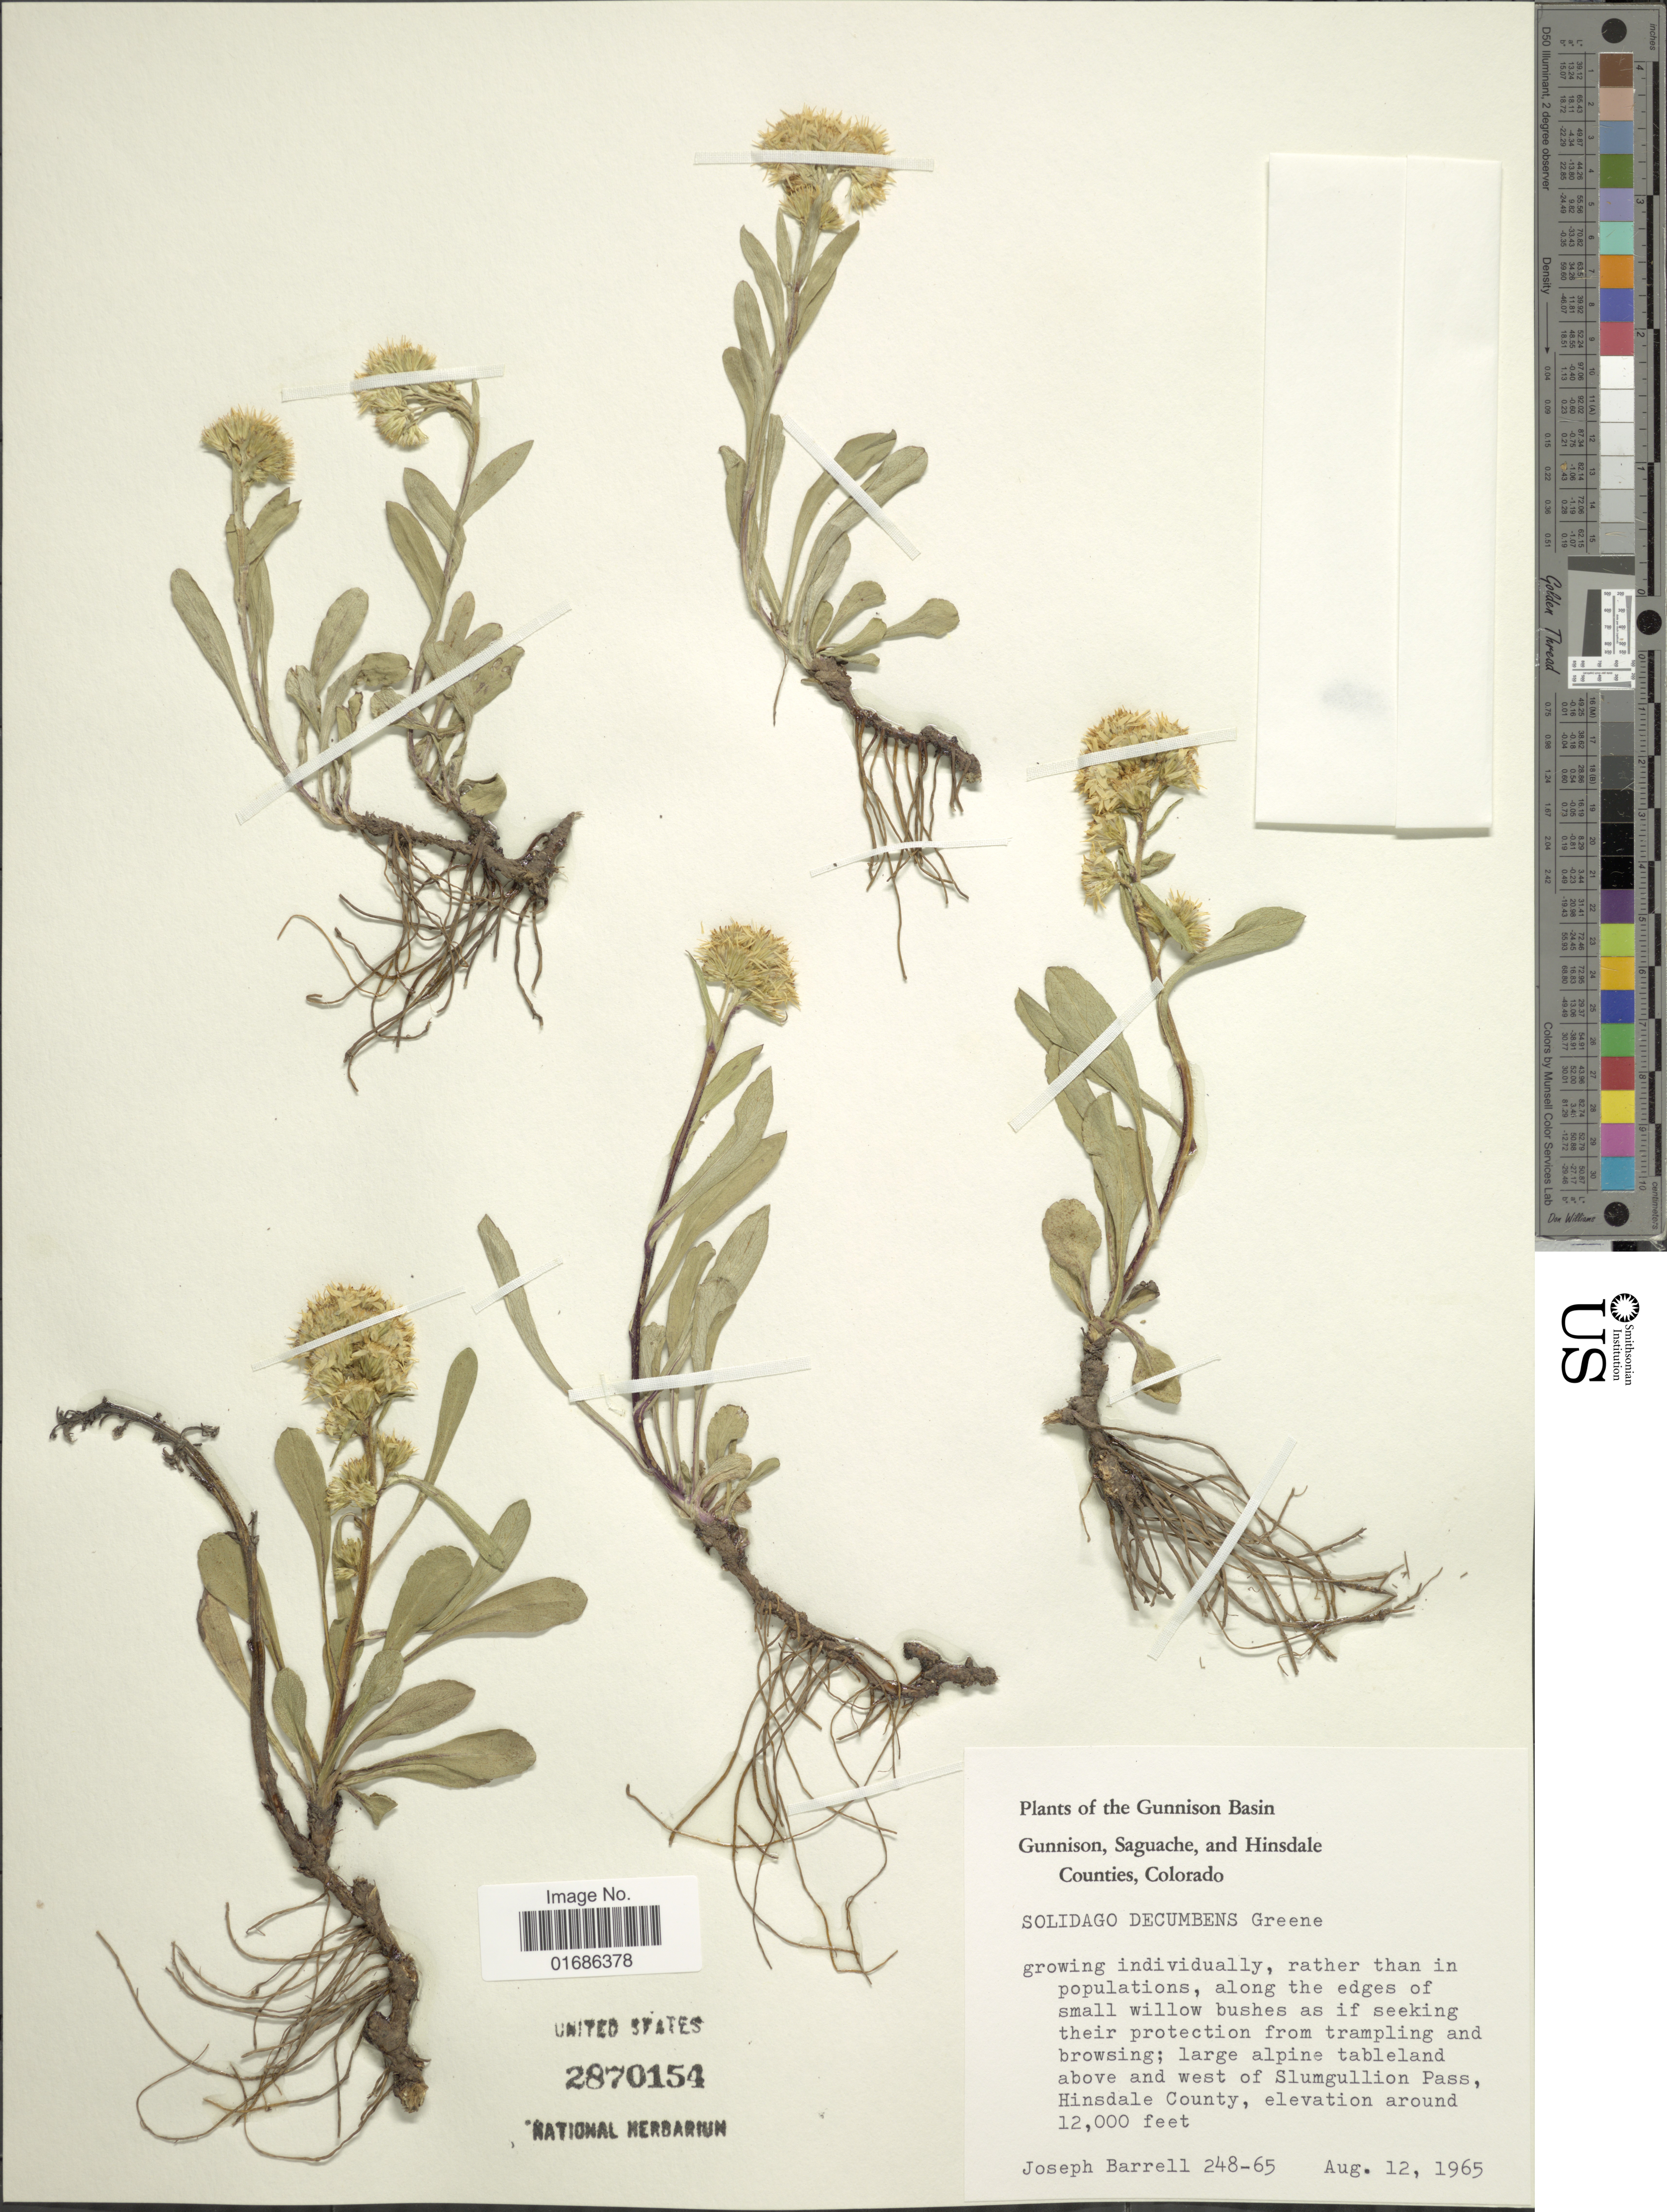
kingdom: Plantae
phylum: Tracheophyta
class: Magnoliopsida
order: Asterales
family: Asteraceae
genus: Solidago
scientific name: Solidago decumbens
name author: Greene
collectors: J. Barrell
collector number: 248-65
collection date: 1965-08-12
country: United States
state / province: Colorado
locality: Gunnison Basin Gunnison, Saguache, and Hinsdale Counties, along the edges of small willow bushes as if seeking their protection from trampling and browsing; large alpine tableland above and west of Slumgullion Pass, Hinsdale County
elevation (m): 3658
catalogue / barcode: US 2870154